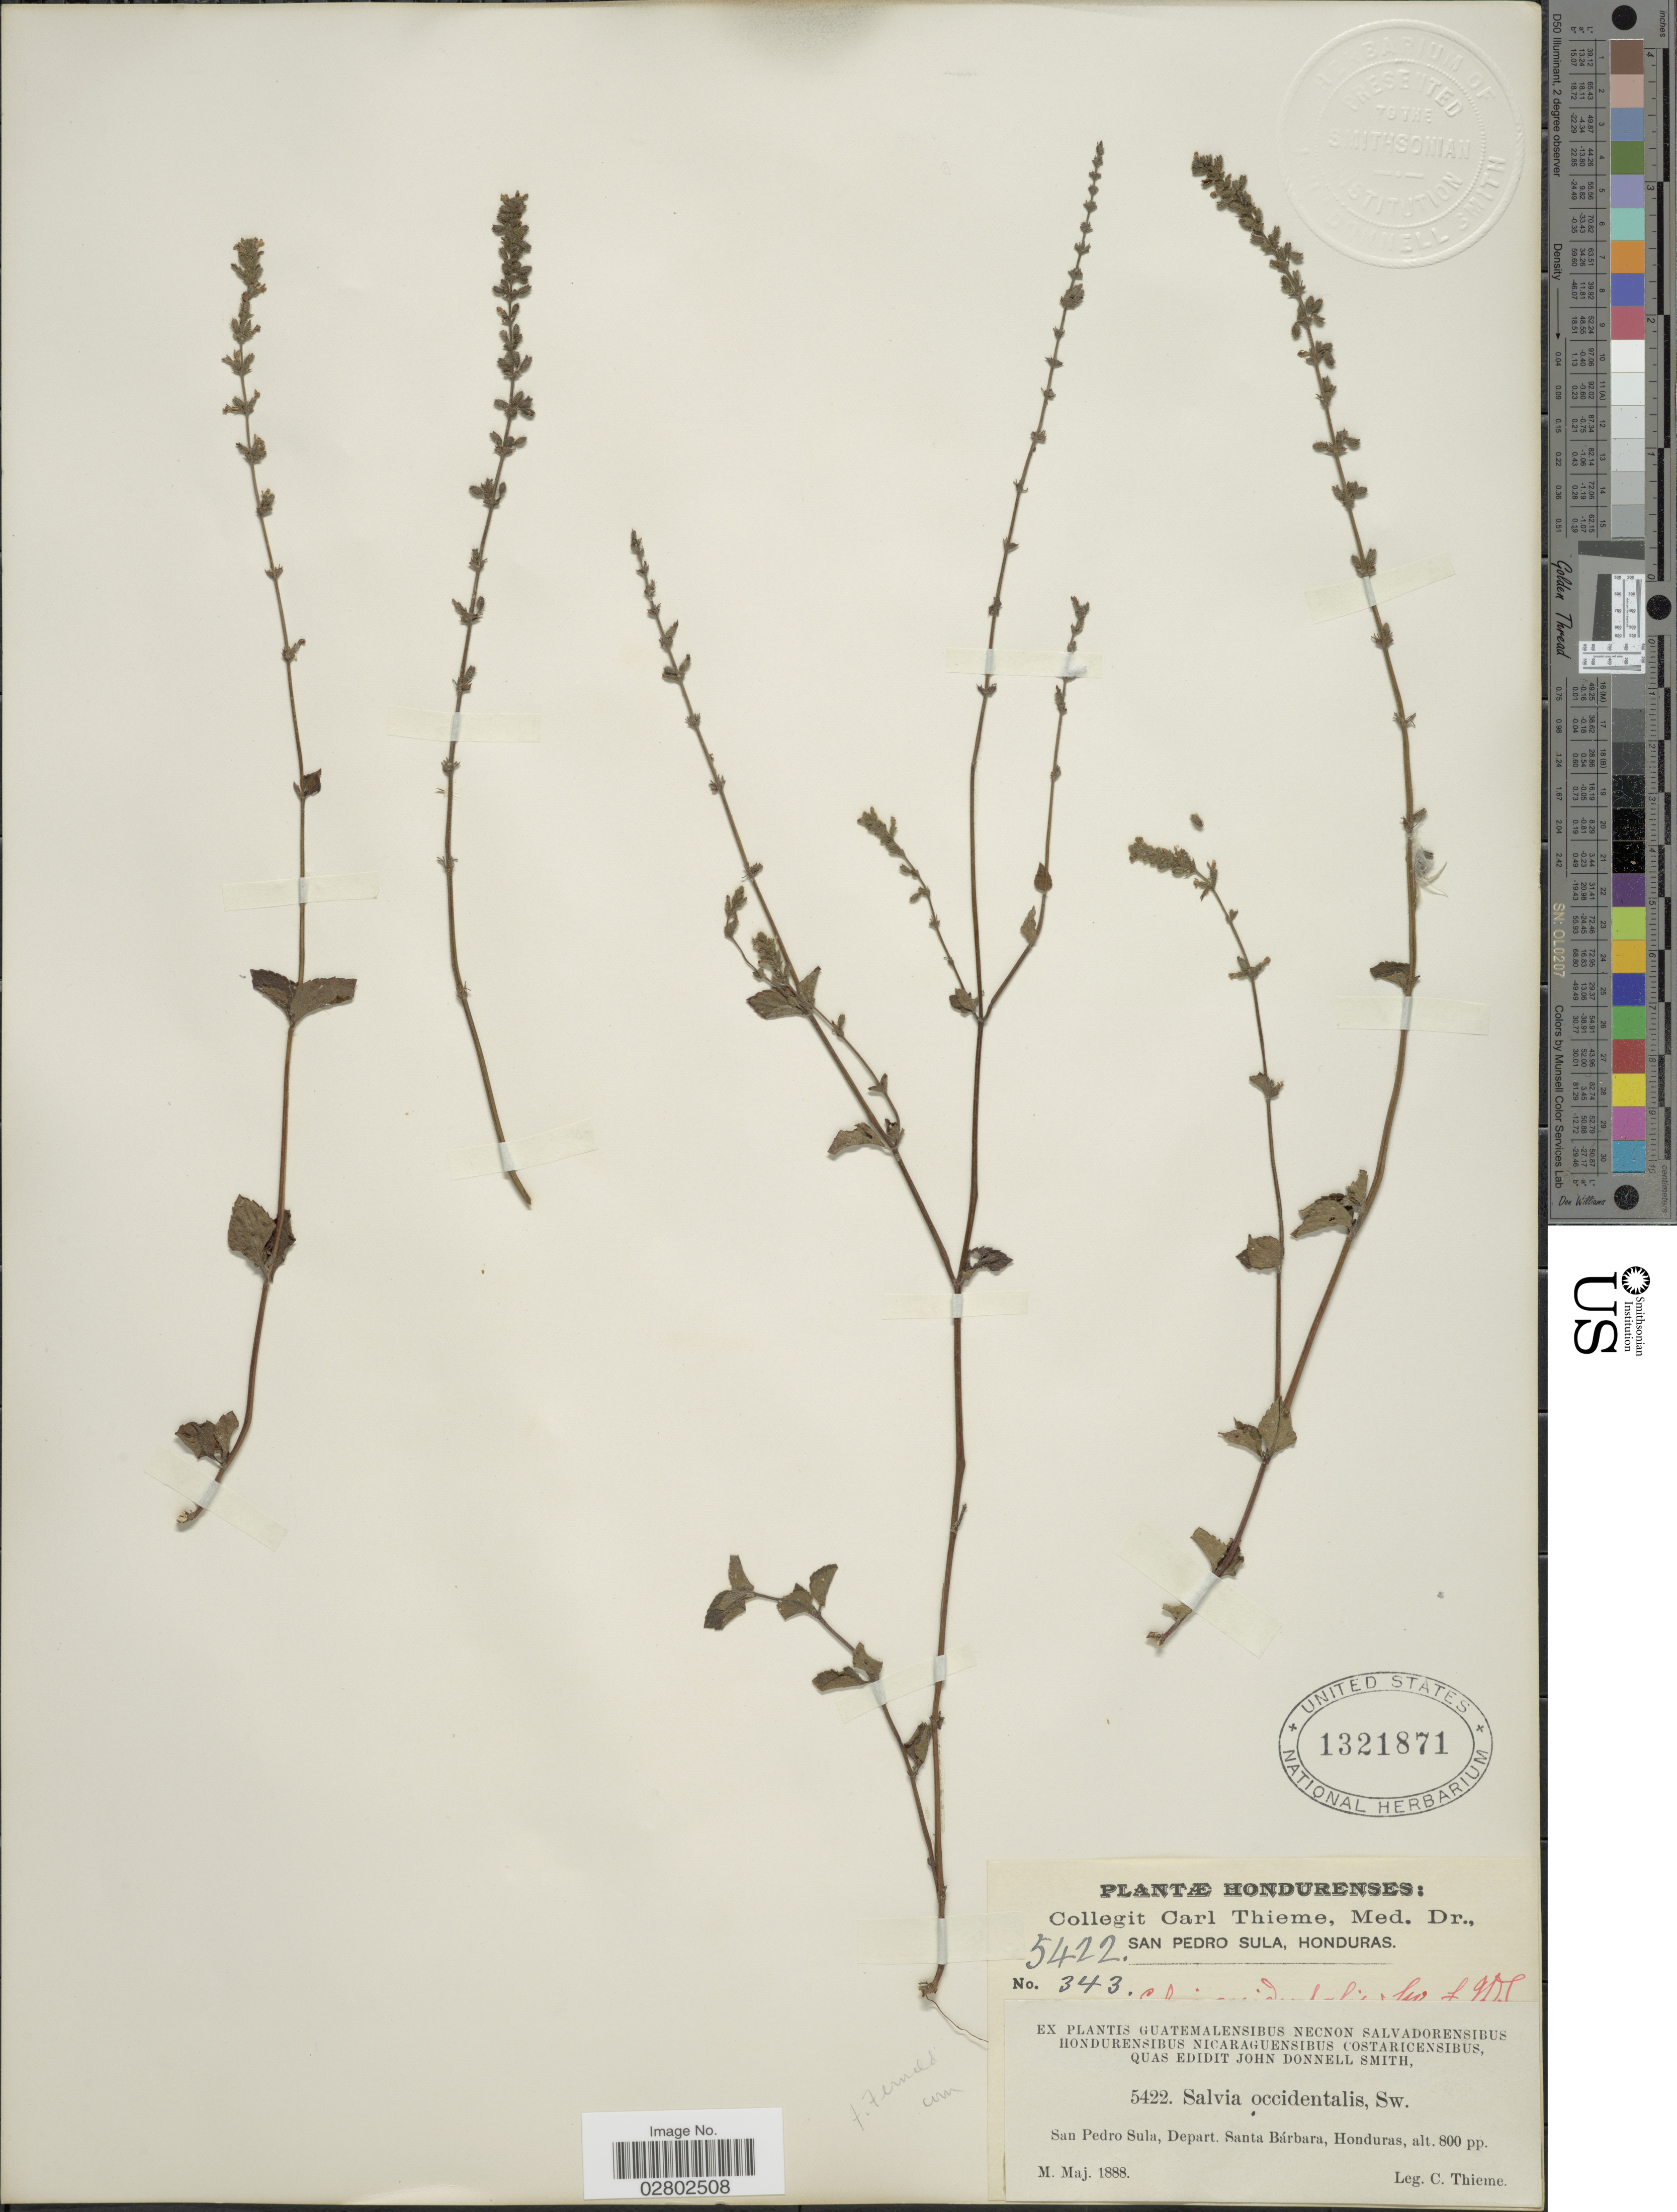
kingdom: Plantae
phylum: Tracheophyta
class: Magnoliopsida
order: Lamiales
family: Lamiaceae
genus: Salvia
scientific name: Salvia occidentalis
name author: Sw.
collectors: C. Thieme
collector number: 5422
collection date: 1888-05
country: Honduras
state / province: Santa Bárbara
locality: San Pedro Sula, Depart. Santa Bárbara.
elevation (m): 244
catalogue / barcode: US 1321871